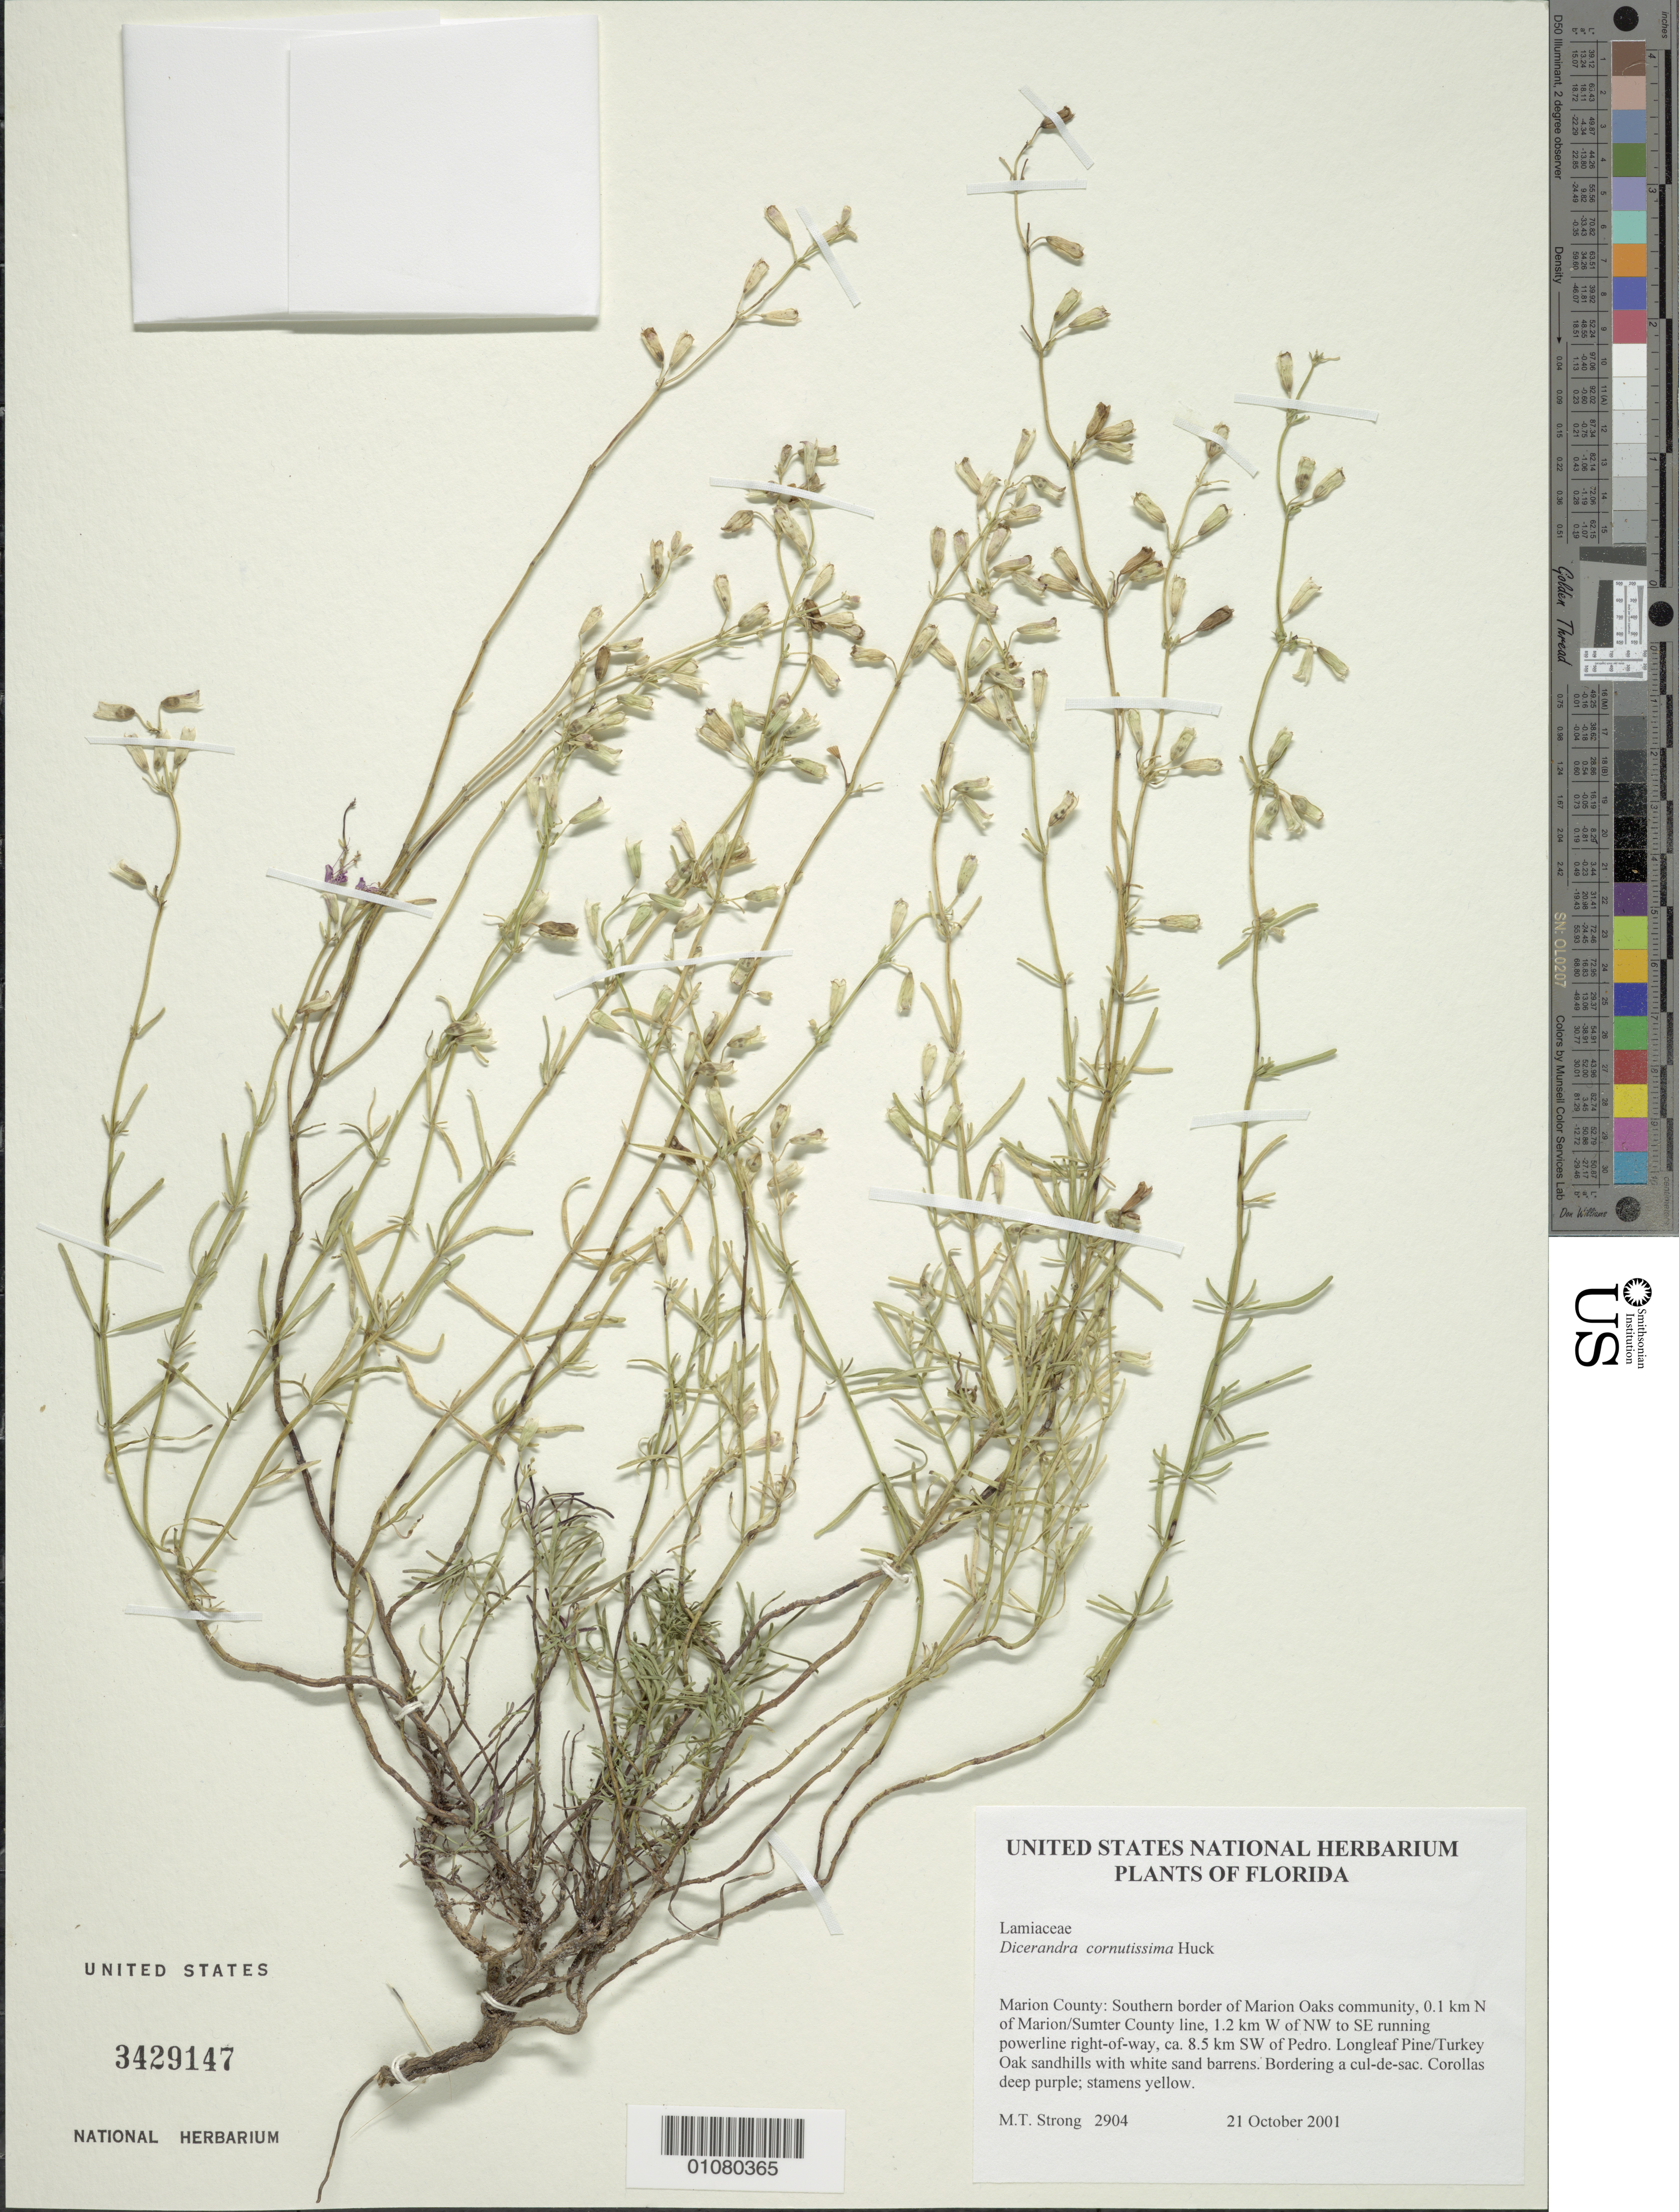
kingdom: Plantae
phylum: Tracheophyta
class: Magnoliopsida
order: Lamiales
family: Lamiaceae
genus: Dicerandra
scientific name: Dicerandra cornutissima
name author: Huck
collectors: M. T. Strong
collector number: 2904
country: United States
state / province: Florida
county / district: Marion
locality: Southern border of Marion Oaks communityu, N of Marion/Sumter County line, NW to SE running powerline right-of-way, SW of Pedro.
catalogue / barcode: US 3429147